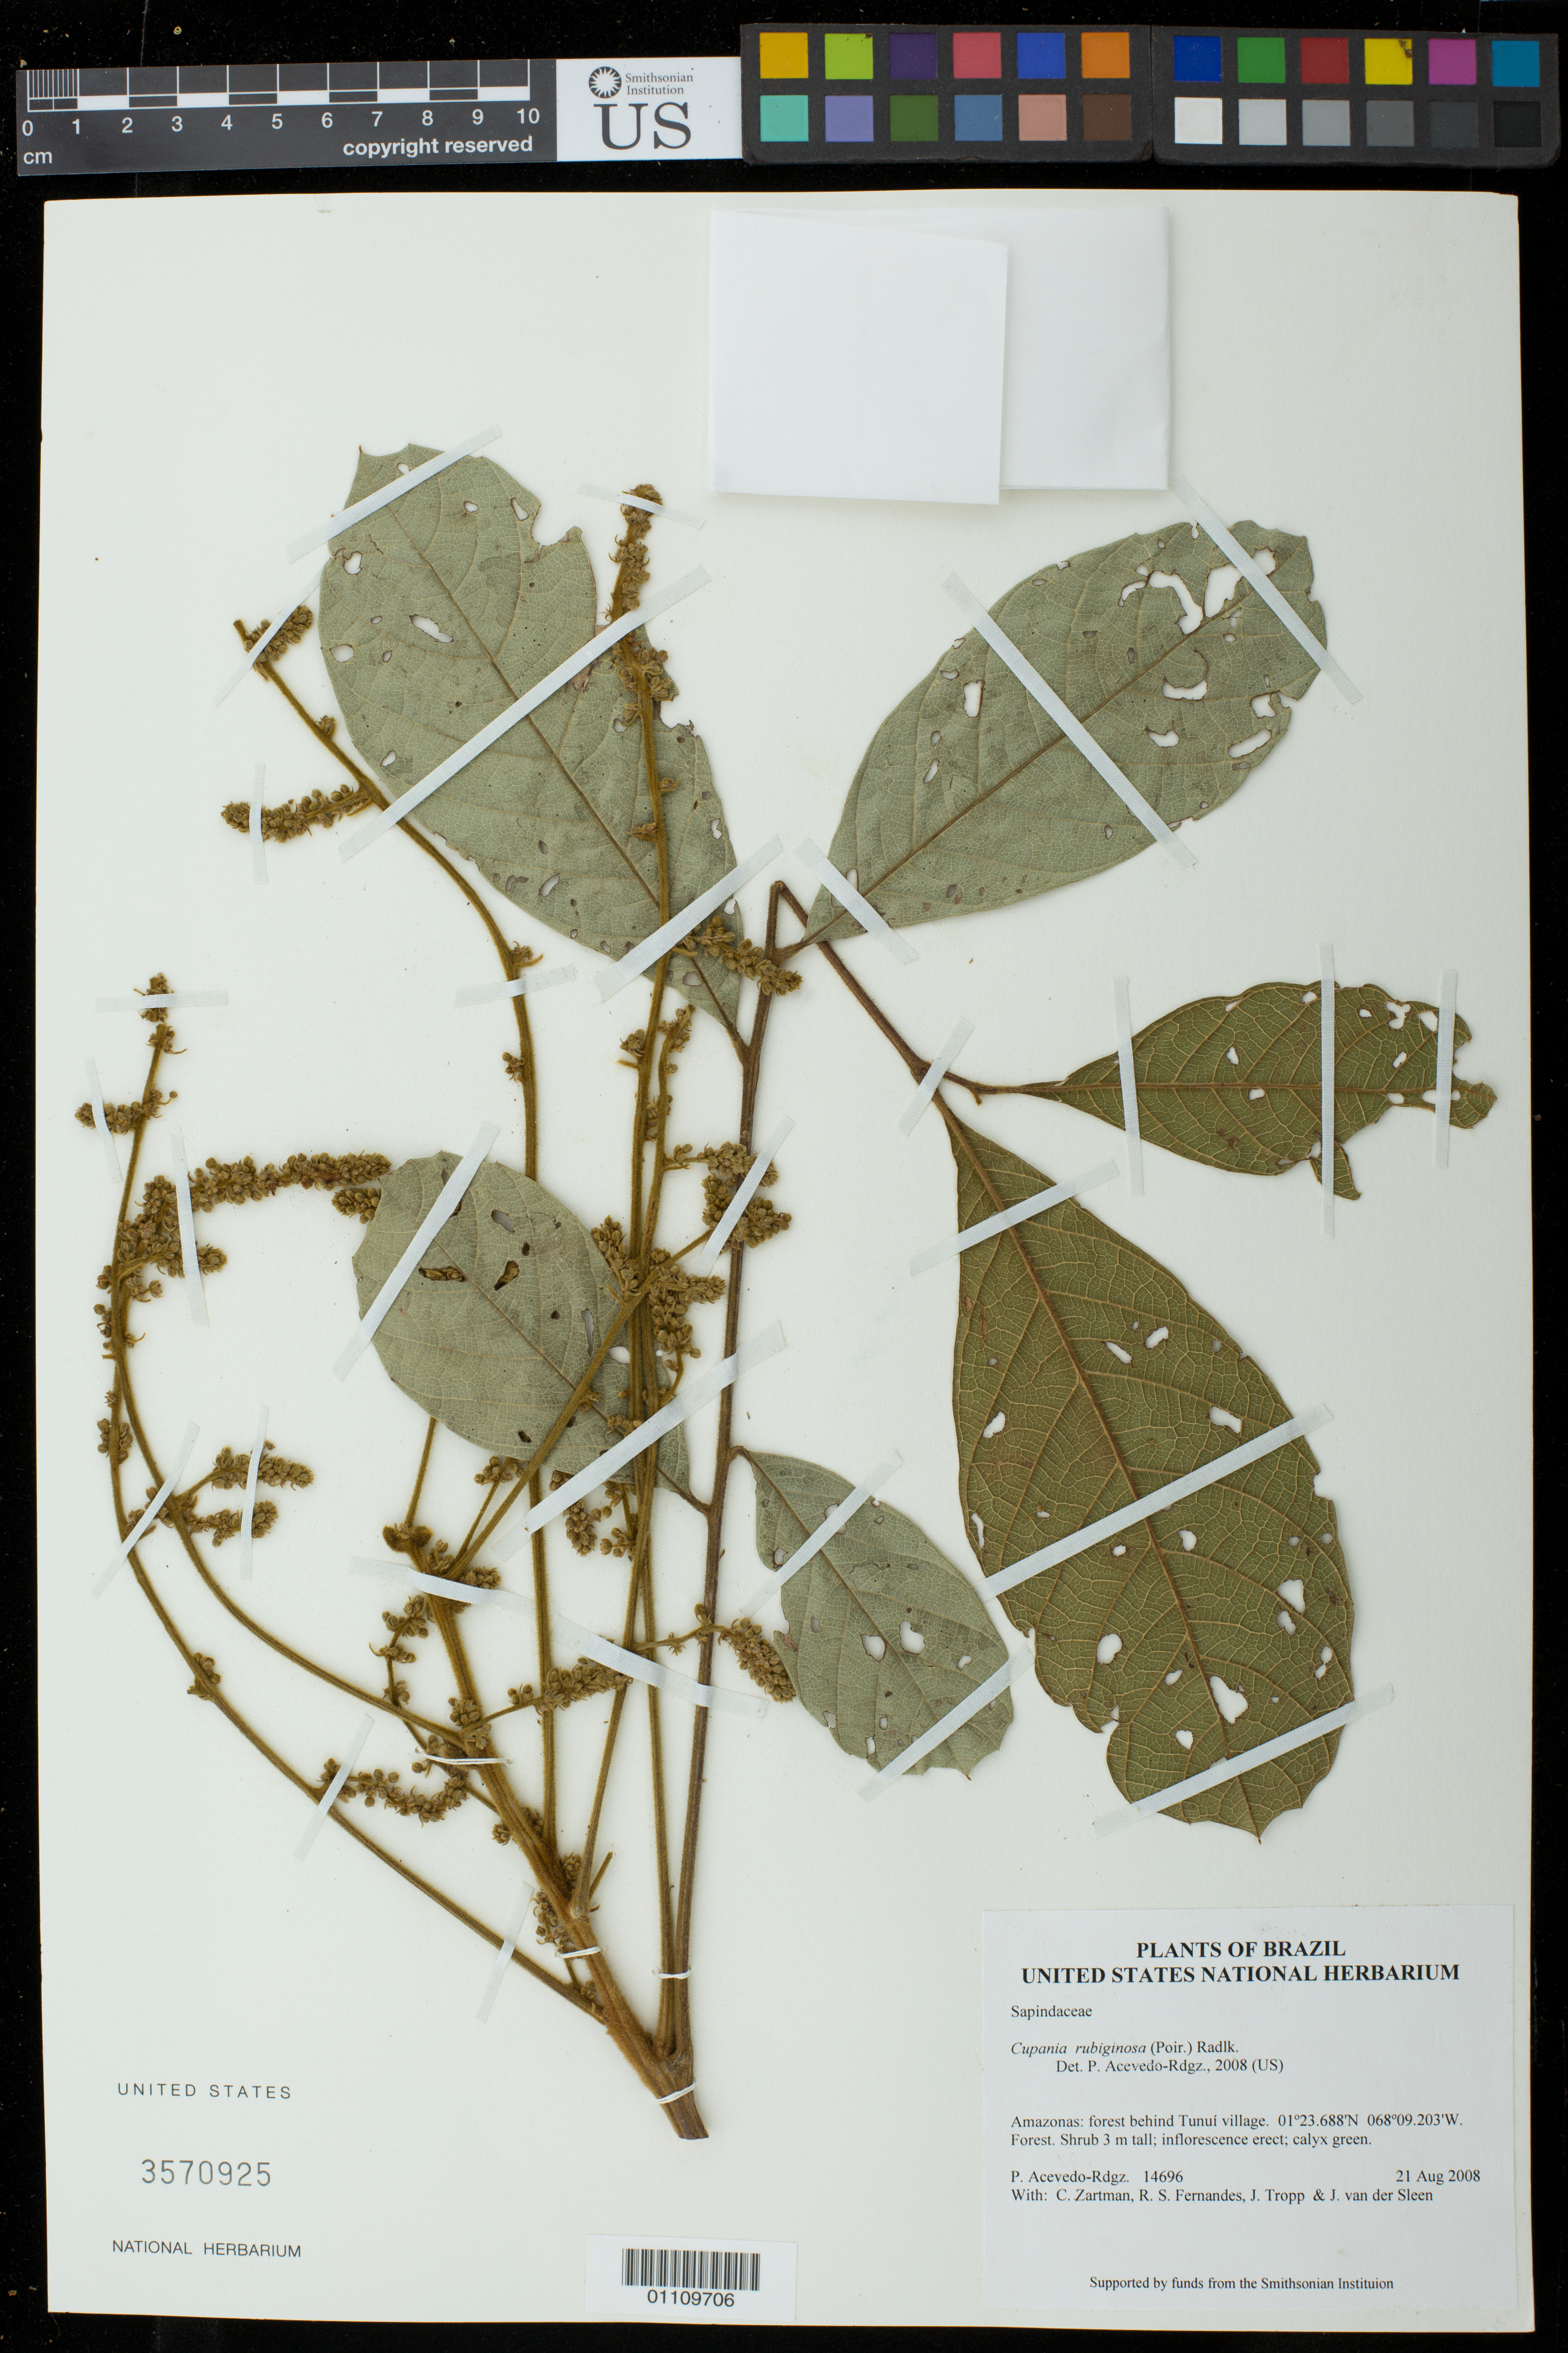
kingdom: Plantae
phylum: Tracheophyta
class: Magnoliopsida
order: Solanales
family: Solanaceae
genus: Capsicum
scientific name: Capsicum annuum var. glabriusculum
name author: (Dunal) Heiser & Pickersgill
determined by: Barboza, G. E., (CORD), Museo Botanico - Cordoba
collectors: M. Whiting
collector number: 407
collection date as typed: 21 Dec 1964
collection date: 1964-12-21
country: Dominican Republic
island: Hispaniola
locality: Tierra Colorada ( near higueral and LS 302)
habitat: Growing in Caliche soil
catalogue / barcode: US 2773975